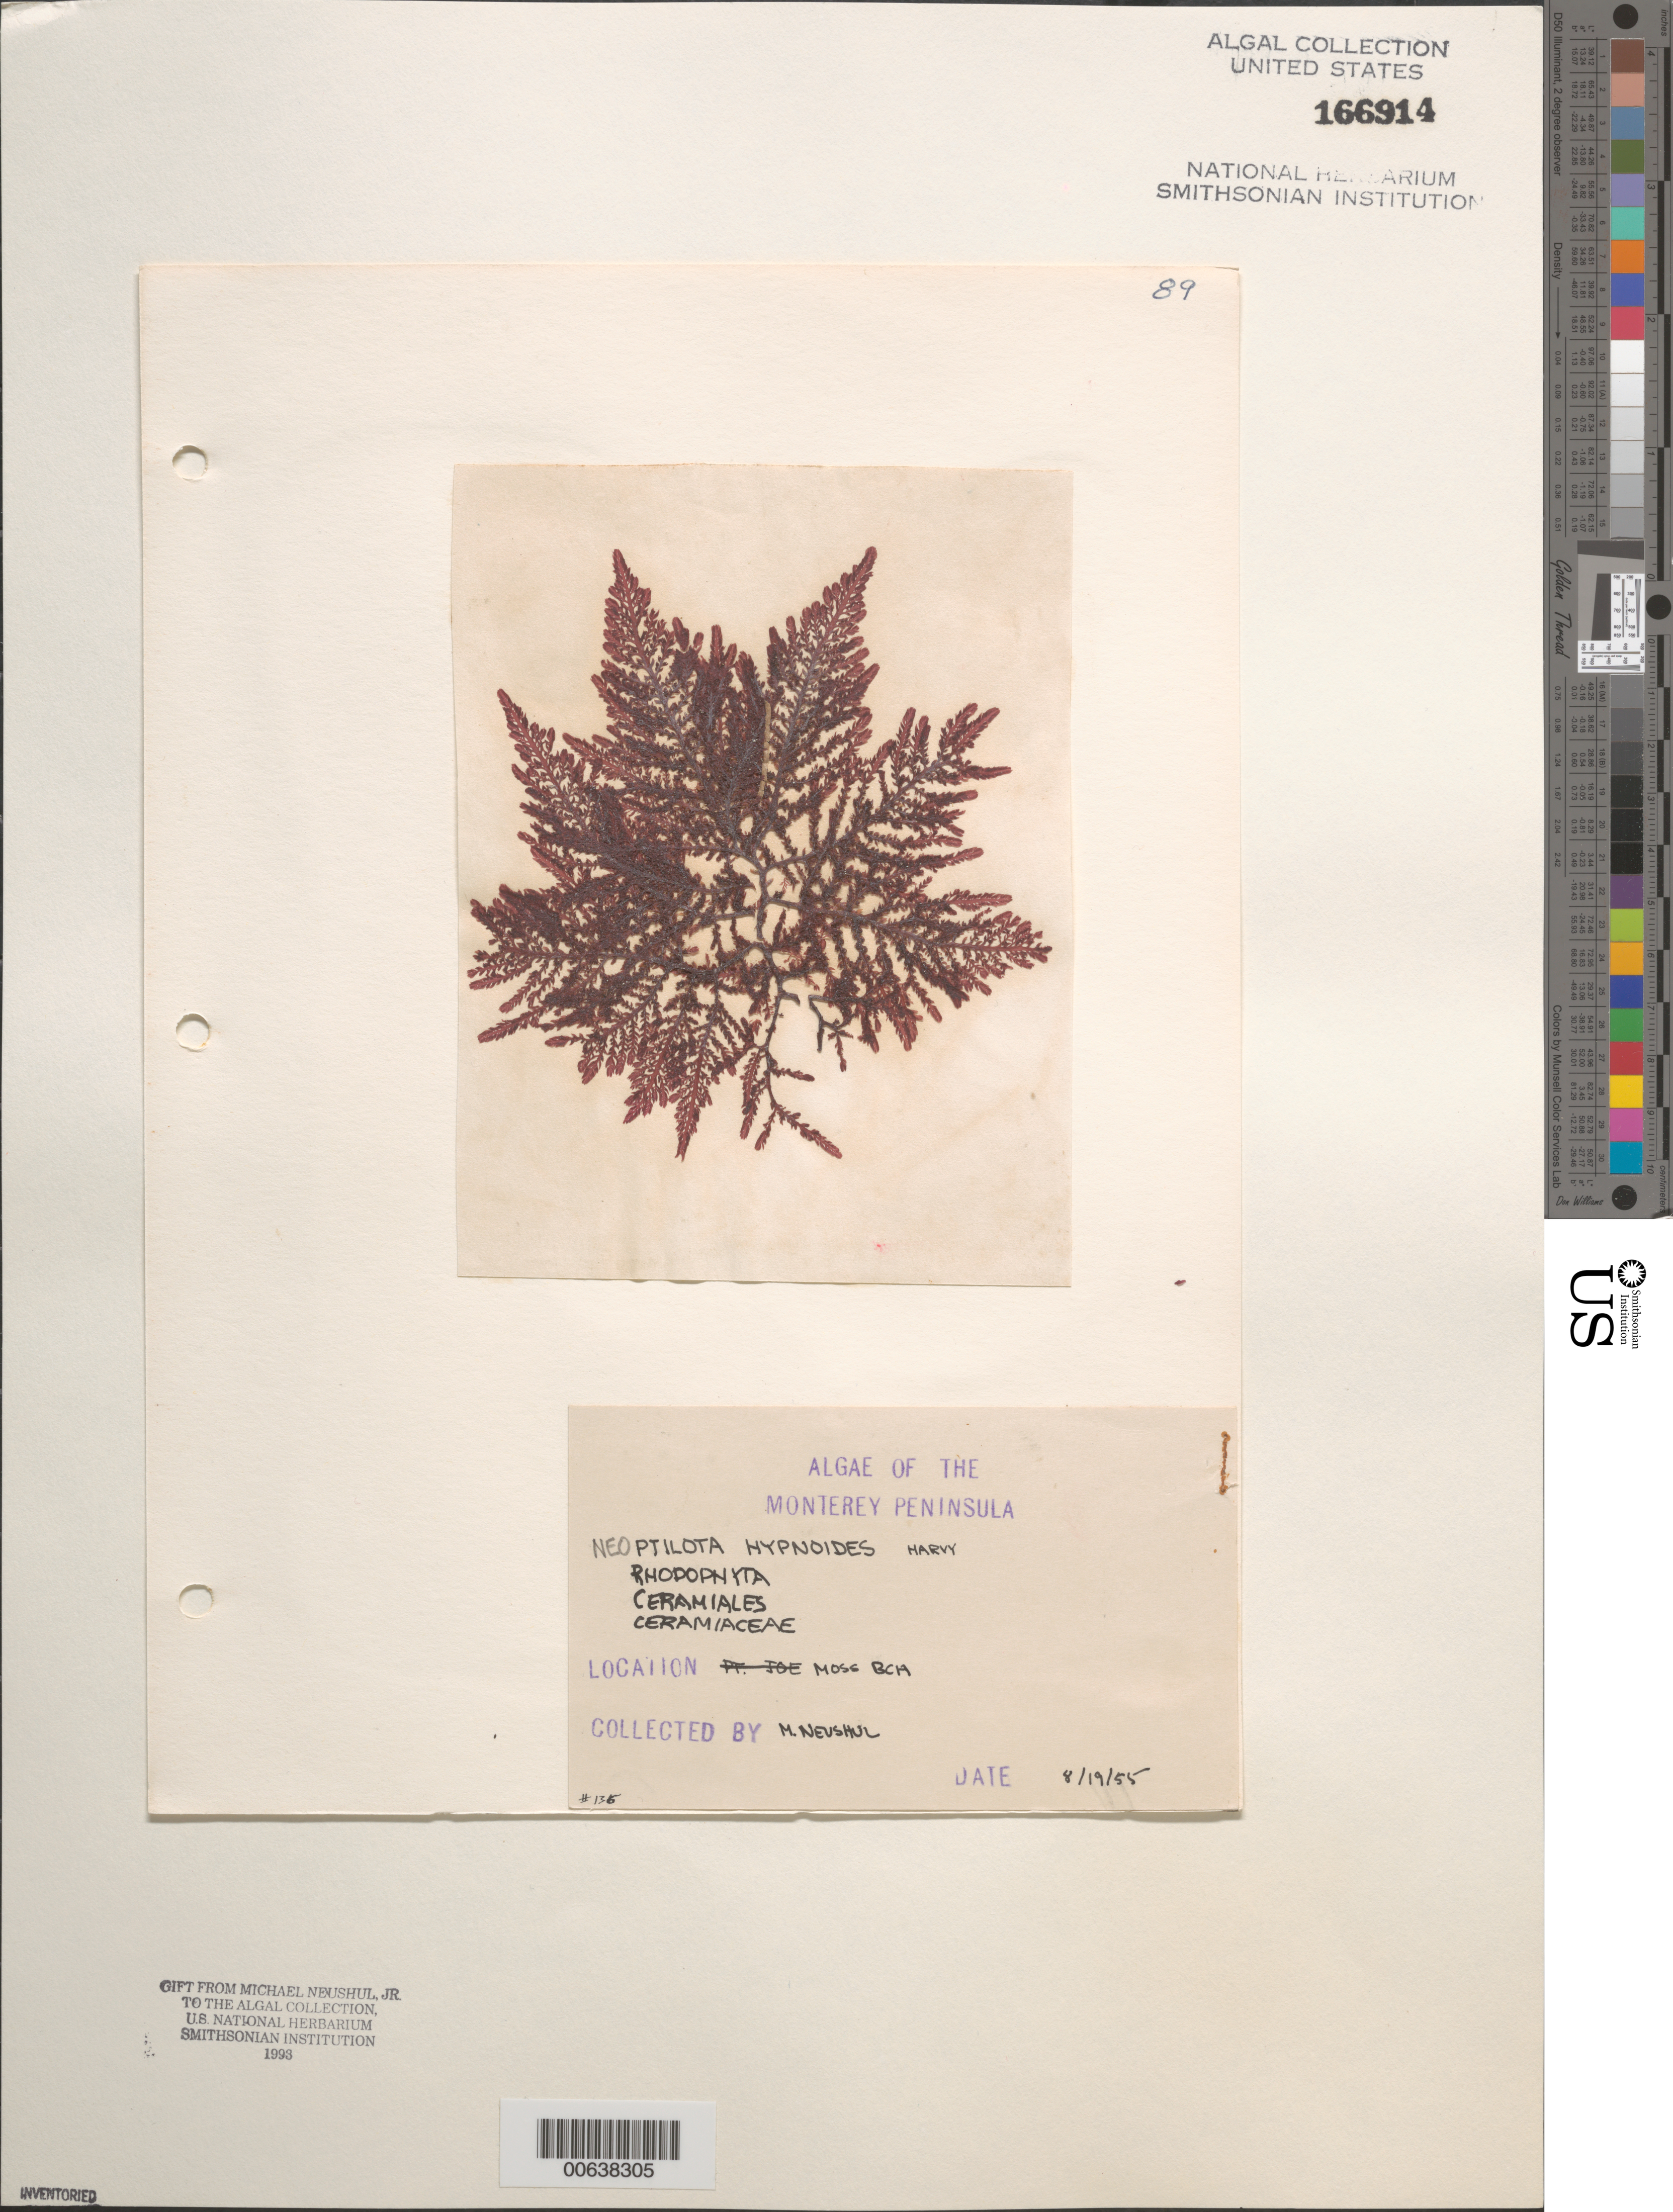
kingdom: Plantae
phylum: Rhodophyta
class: Florideophyceae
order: Ceramiales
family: Wrangeliaceae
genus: Ptilota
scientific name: Ptilota hypnoides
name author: Harv. in Hook. & Arn.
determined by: Algae name updating Project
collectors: M. Neushul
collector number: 136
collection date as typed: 19 Aug 1955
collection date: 1955-08-19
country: United States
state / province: California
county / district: Monterey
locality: Moss Beach, Monterey Peninsula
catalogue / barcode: US 166914